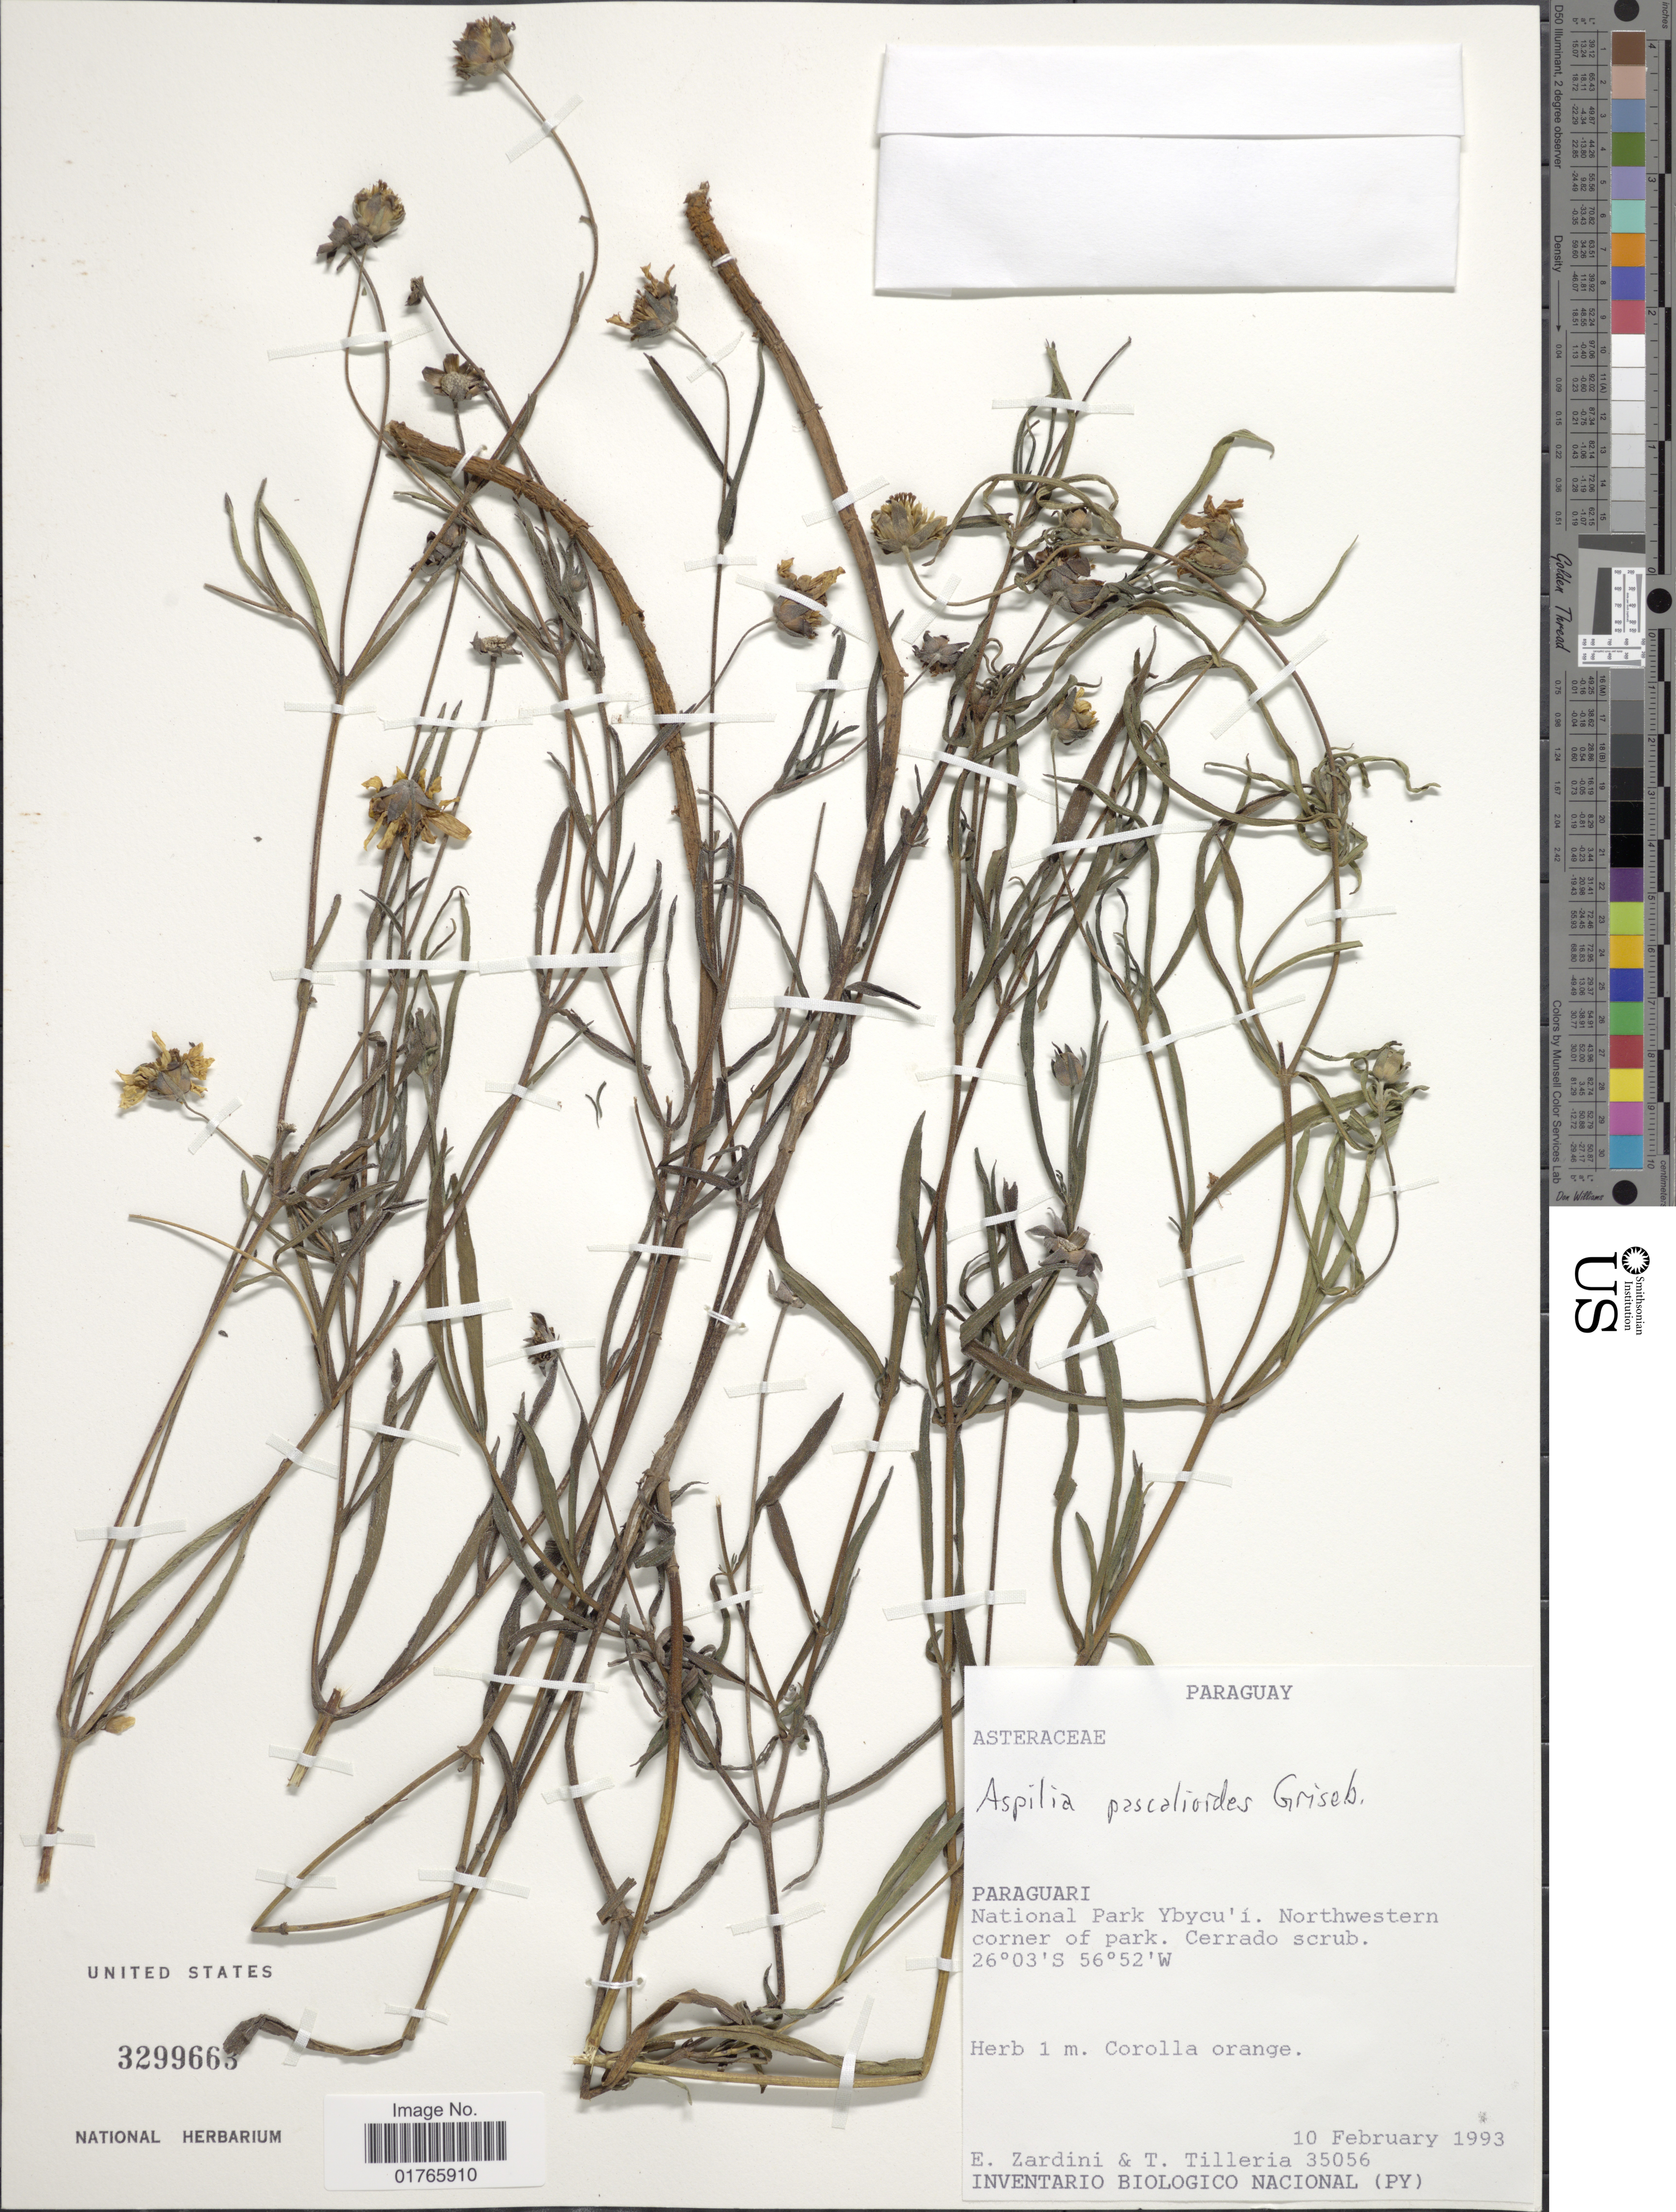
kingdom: Plantae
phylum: Tracheophyta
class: Magnoliopsida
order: Asterales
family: Asteraceae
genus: Aspilia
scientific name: Aspilia pascalioides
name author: Griseb.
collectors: E. M. Zardini & T. Tilleria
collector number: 35056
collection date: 1993-02-10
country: Paraguay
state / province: Paraguari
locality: National Park Ybycu'i, northwestern corner of park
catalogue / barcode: US 3299663